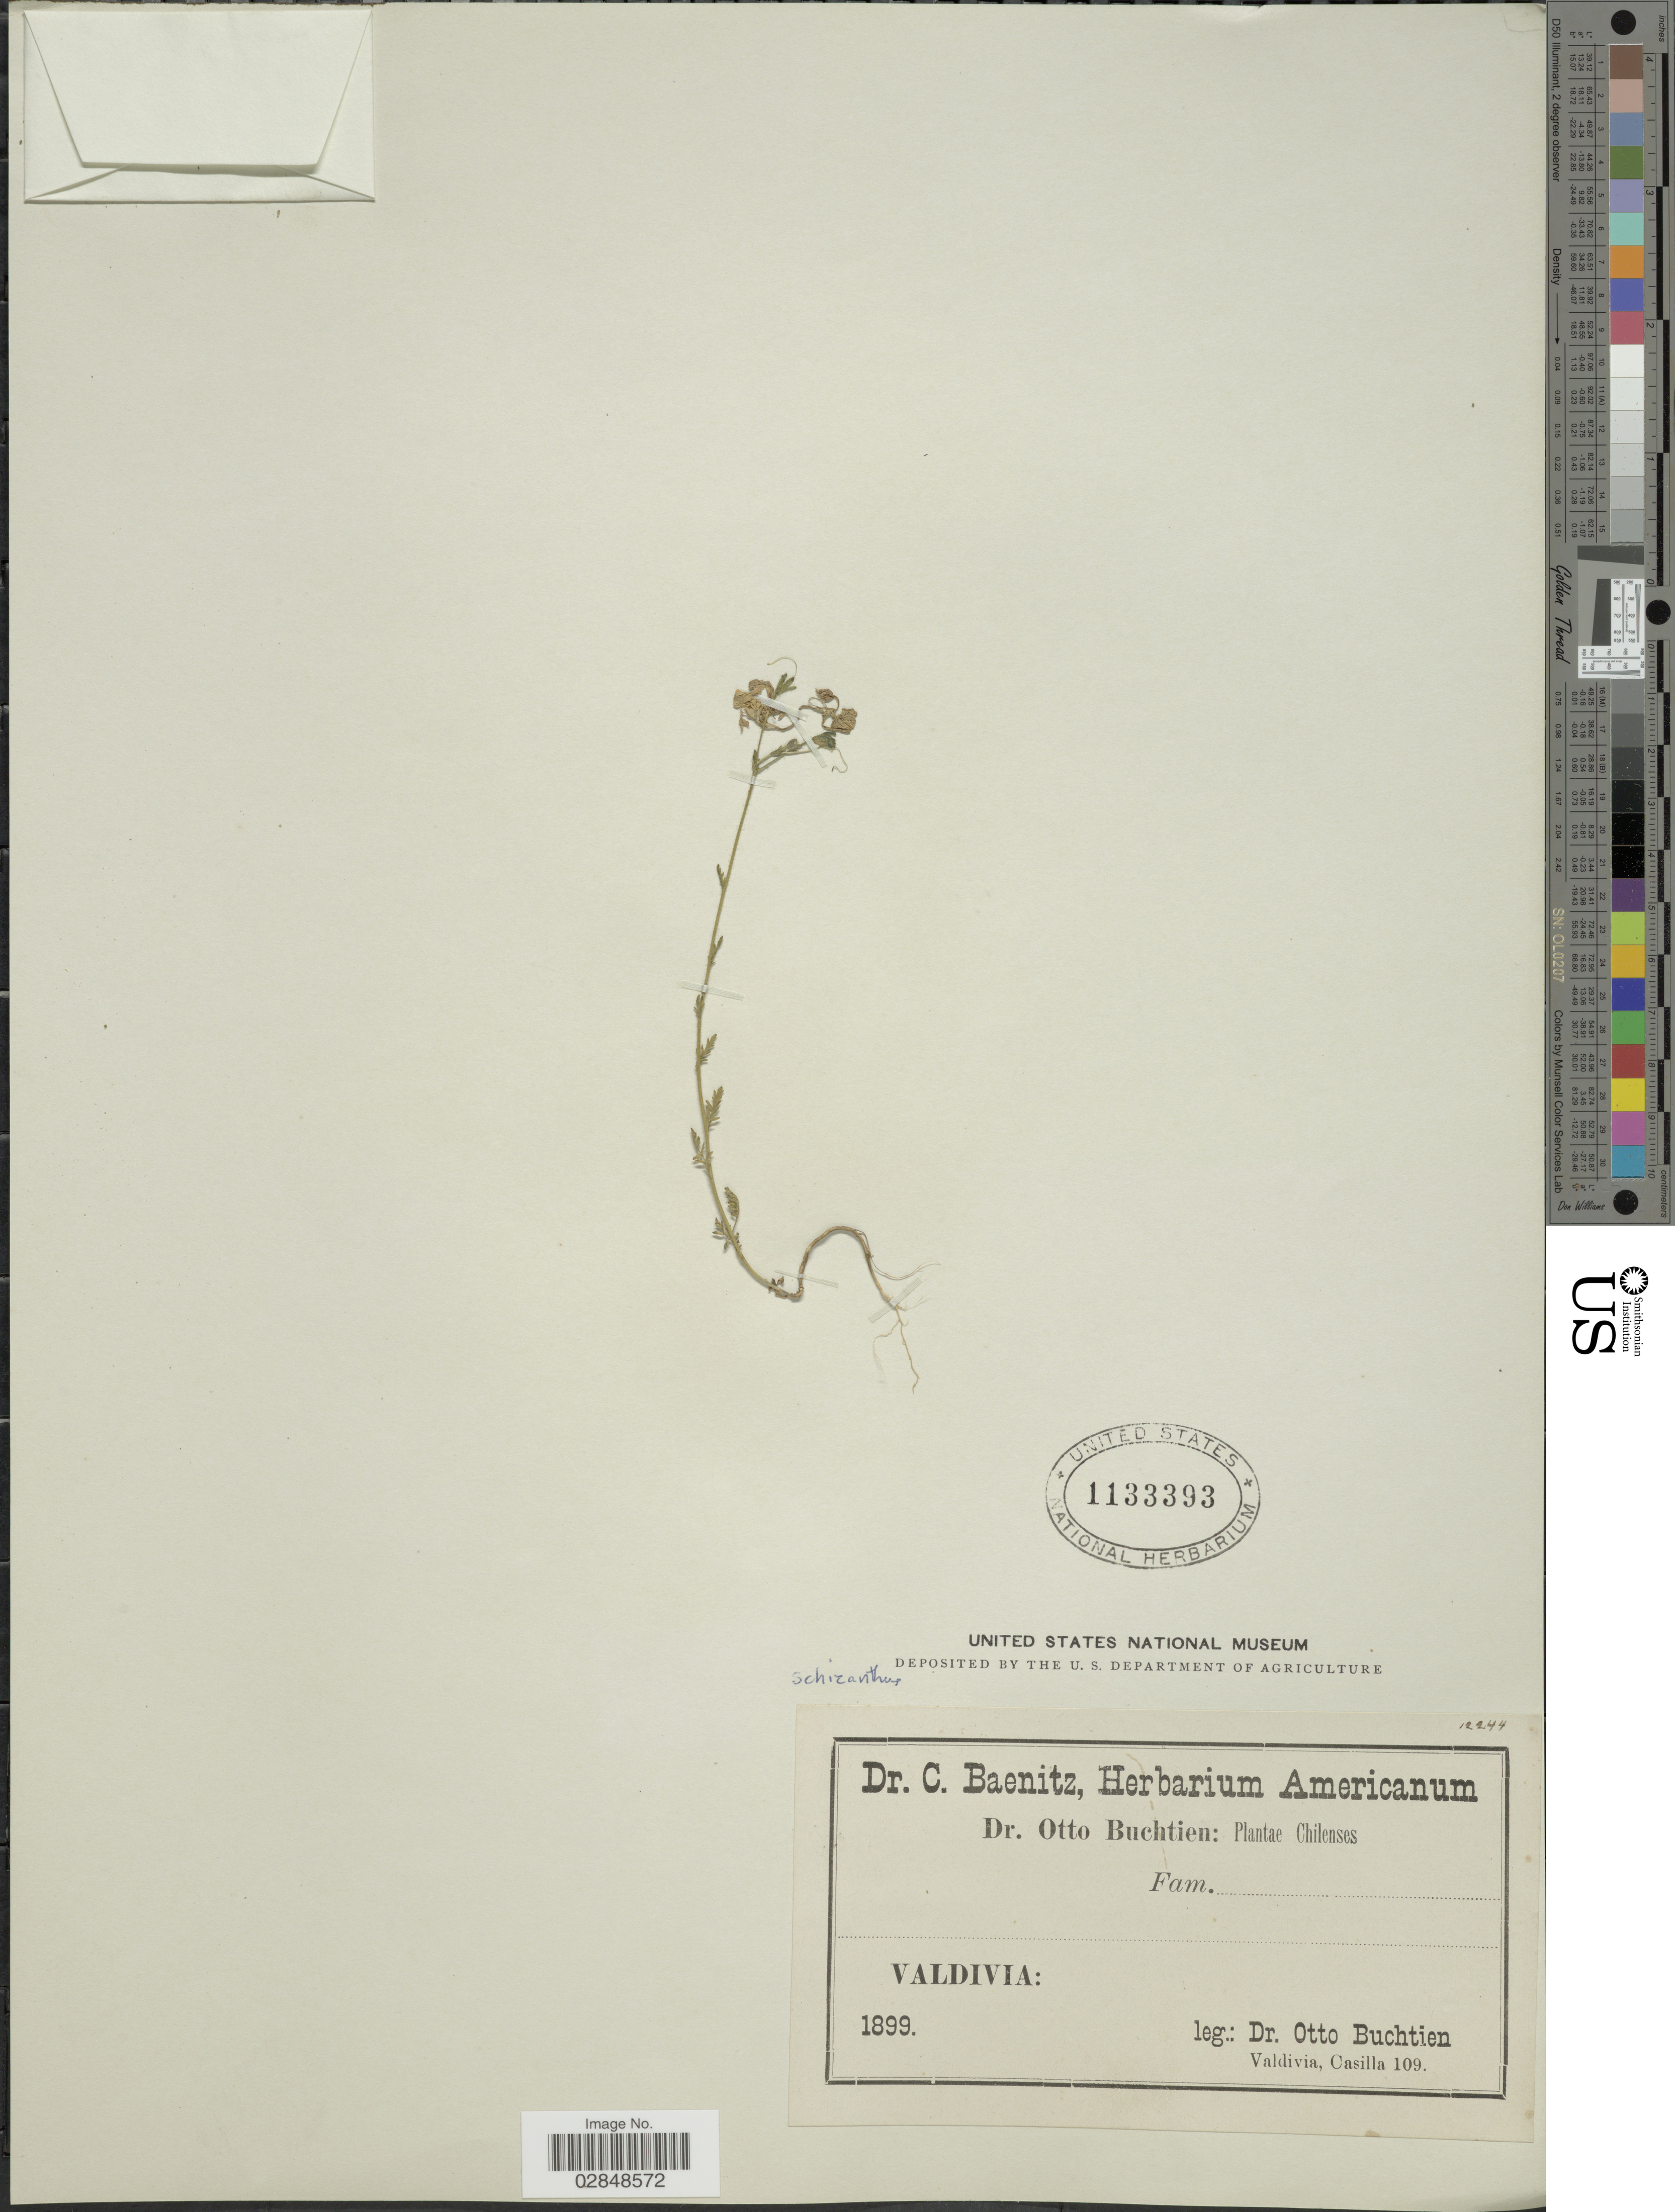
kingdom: Plantae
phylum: Tracheophyta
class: Magnoliopsida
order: Solanales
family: Solanaceae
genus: Schizanthus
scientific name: Schizanthus sp.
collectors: O. Buchtien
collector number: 12244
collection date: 1899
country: Chile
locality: Valdivia.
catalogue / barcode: US 1133393